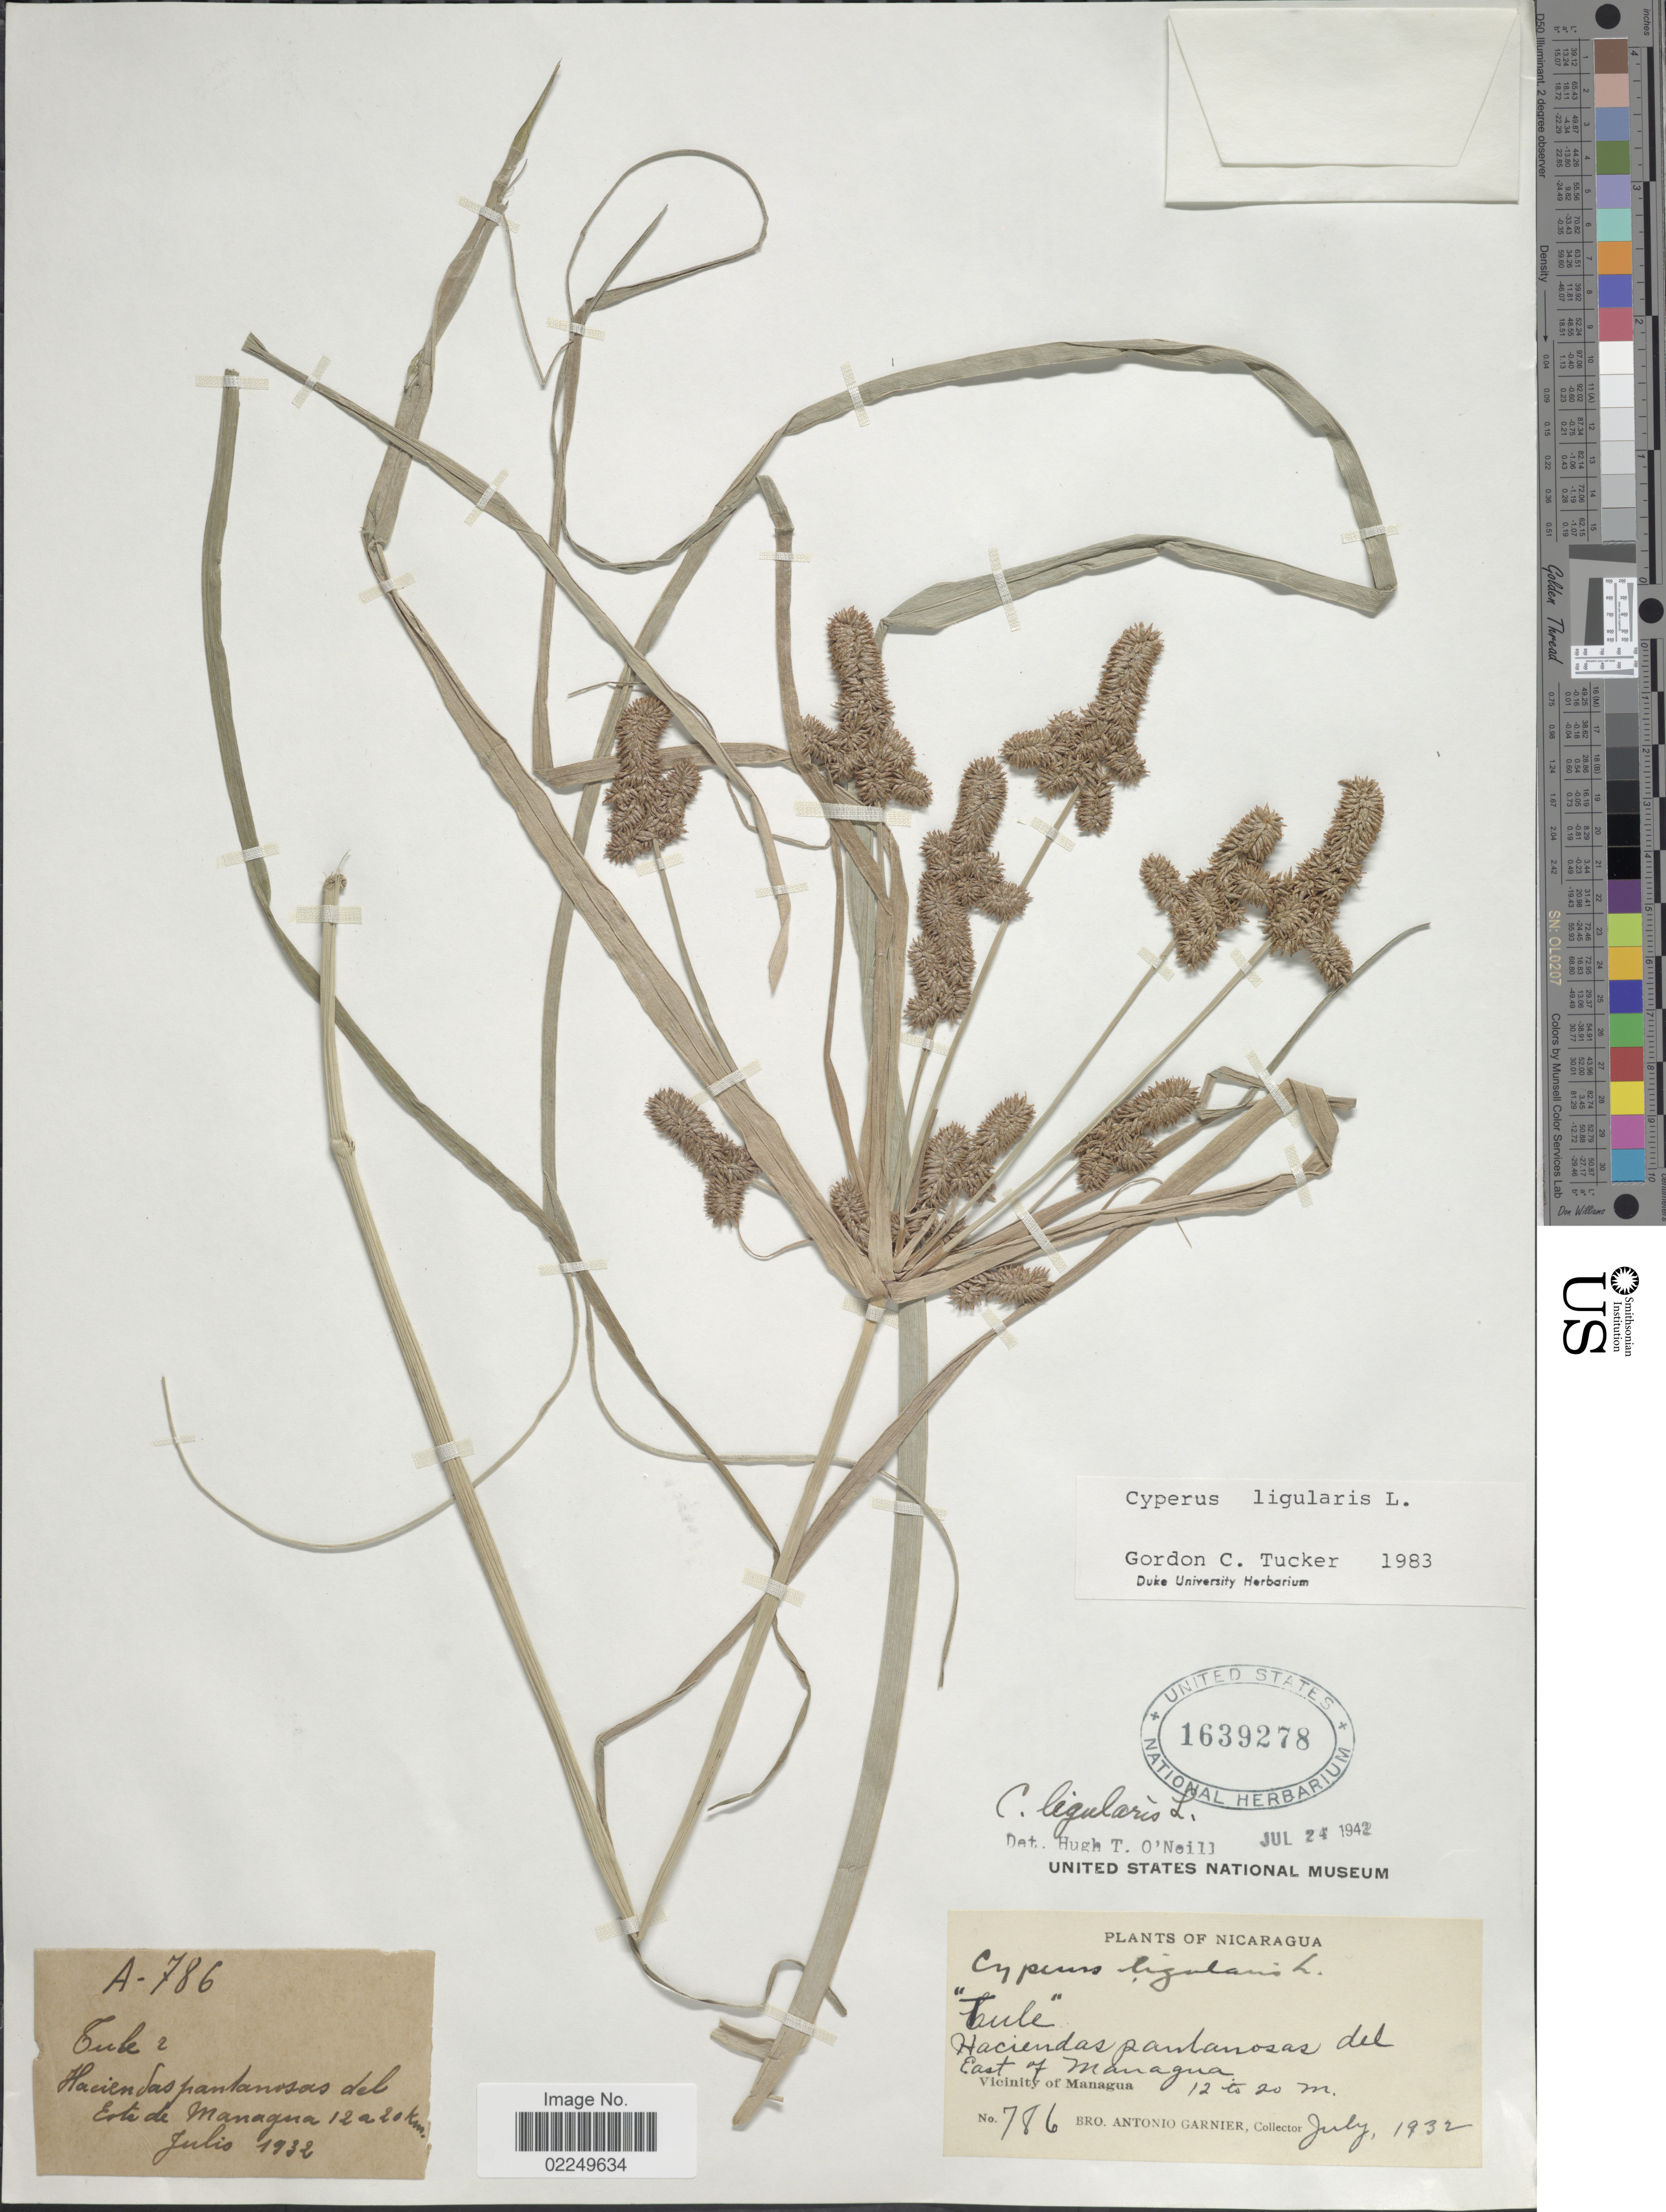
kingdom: Plantae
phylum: Tracheophyta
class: Liliopsida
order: Poales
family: Cyperaceae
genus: Cyperus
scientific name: Cyperus ligularis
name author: L.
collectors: Bro. A. Garnier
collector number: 786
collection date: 1932-07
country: Nicaragua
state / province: Managua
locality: Haciendas pantarosa del East of Managua, Vicinity of Managua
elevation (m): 12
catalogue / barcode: US 1639278